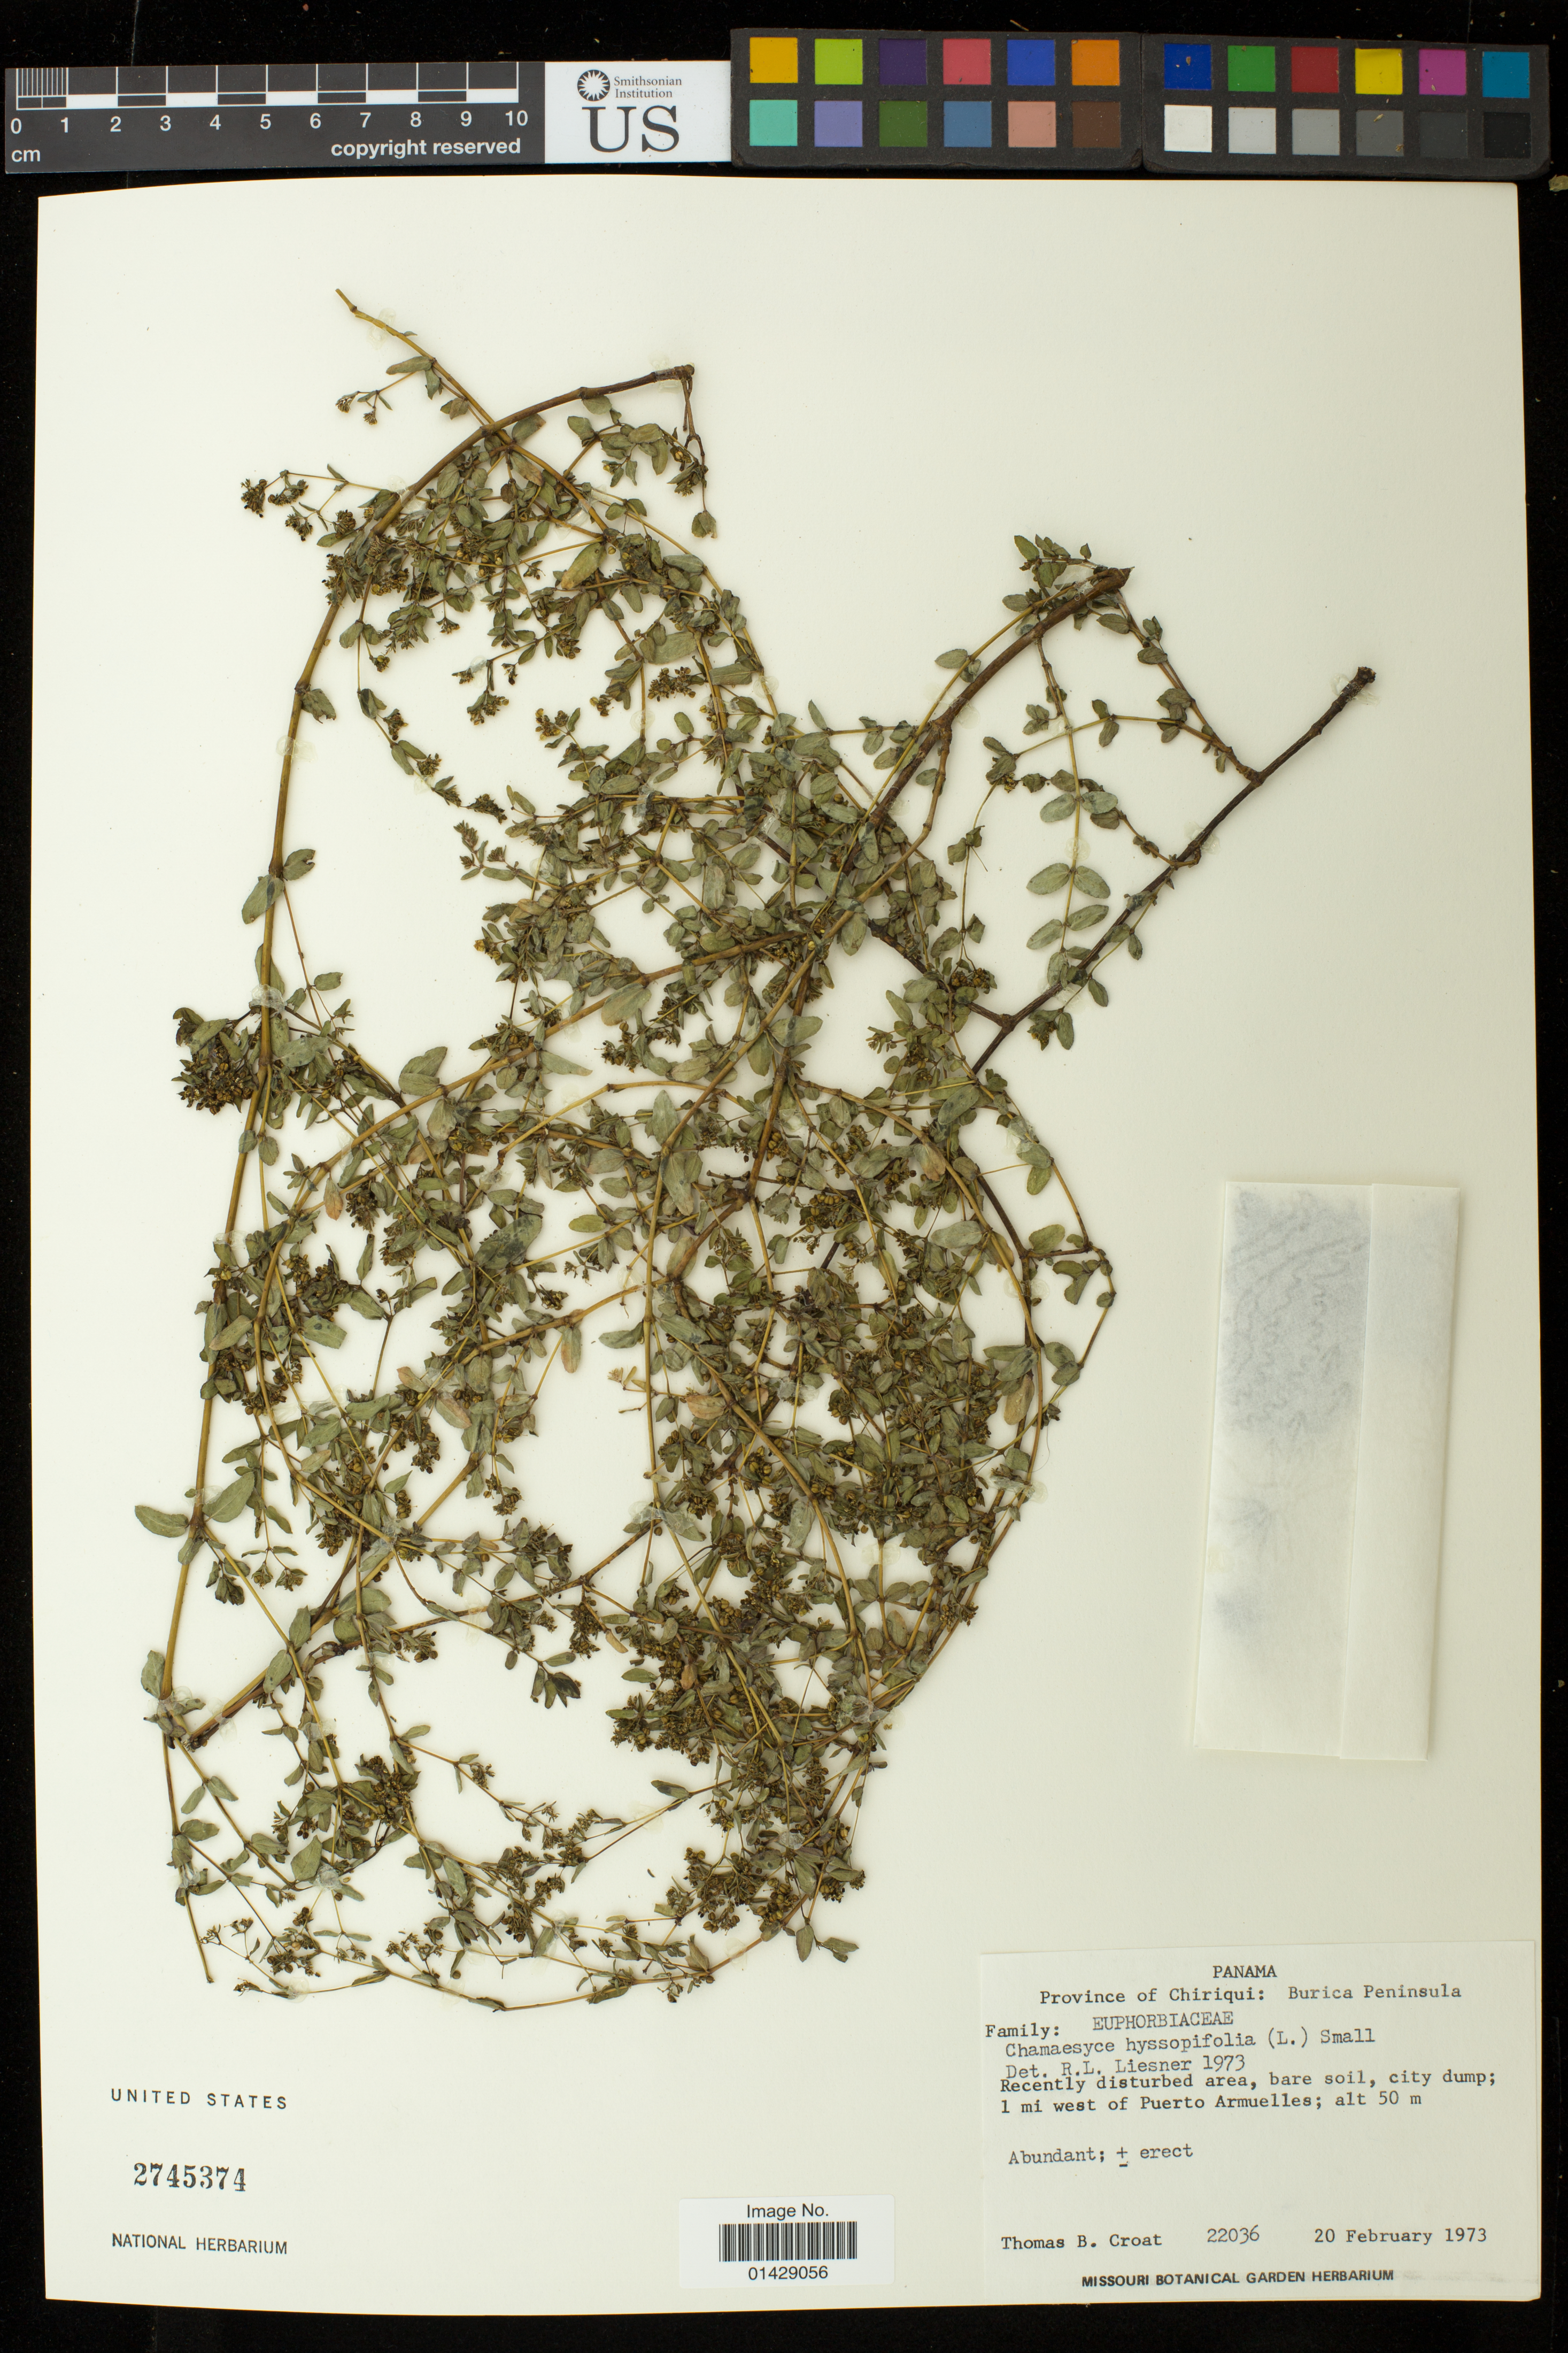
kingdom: Plantae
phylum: Tracheophyta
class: Magnoliopsida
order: Malpighiales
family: Euphorbiaceae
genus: Euphorbia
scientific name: Euphorbia hyssopifolia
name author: L.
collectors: T. B. Croat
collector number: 22036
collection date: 1973-02-20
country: Panama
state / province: Chiriqui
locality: Burica Peninsula. ; City dump. 1 mi west of Puerto Armuelles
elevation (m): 50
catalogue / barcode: US 2745374